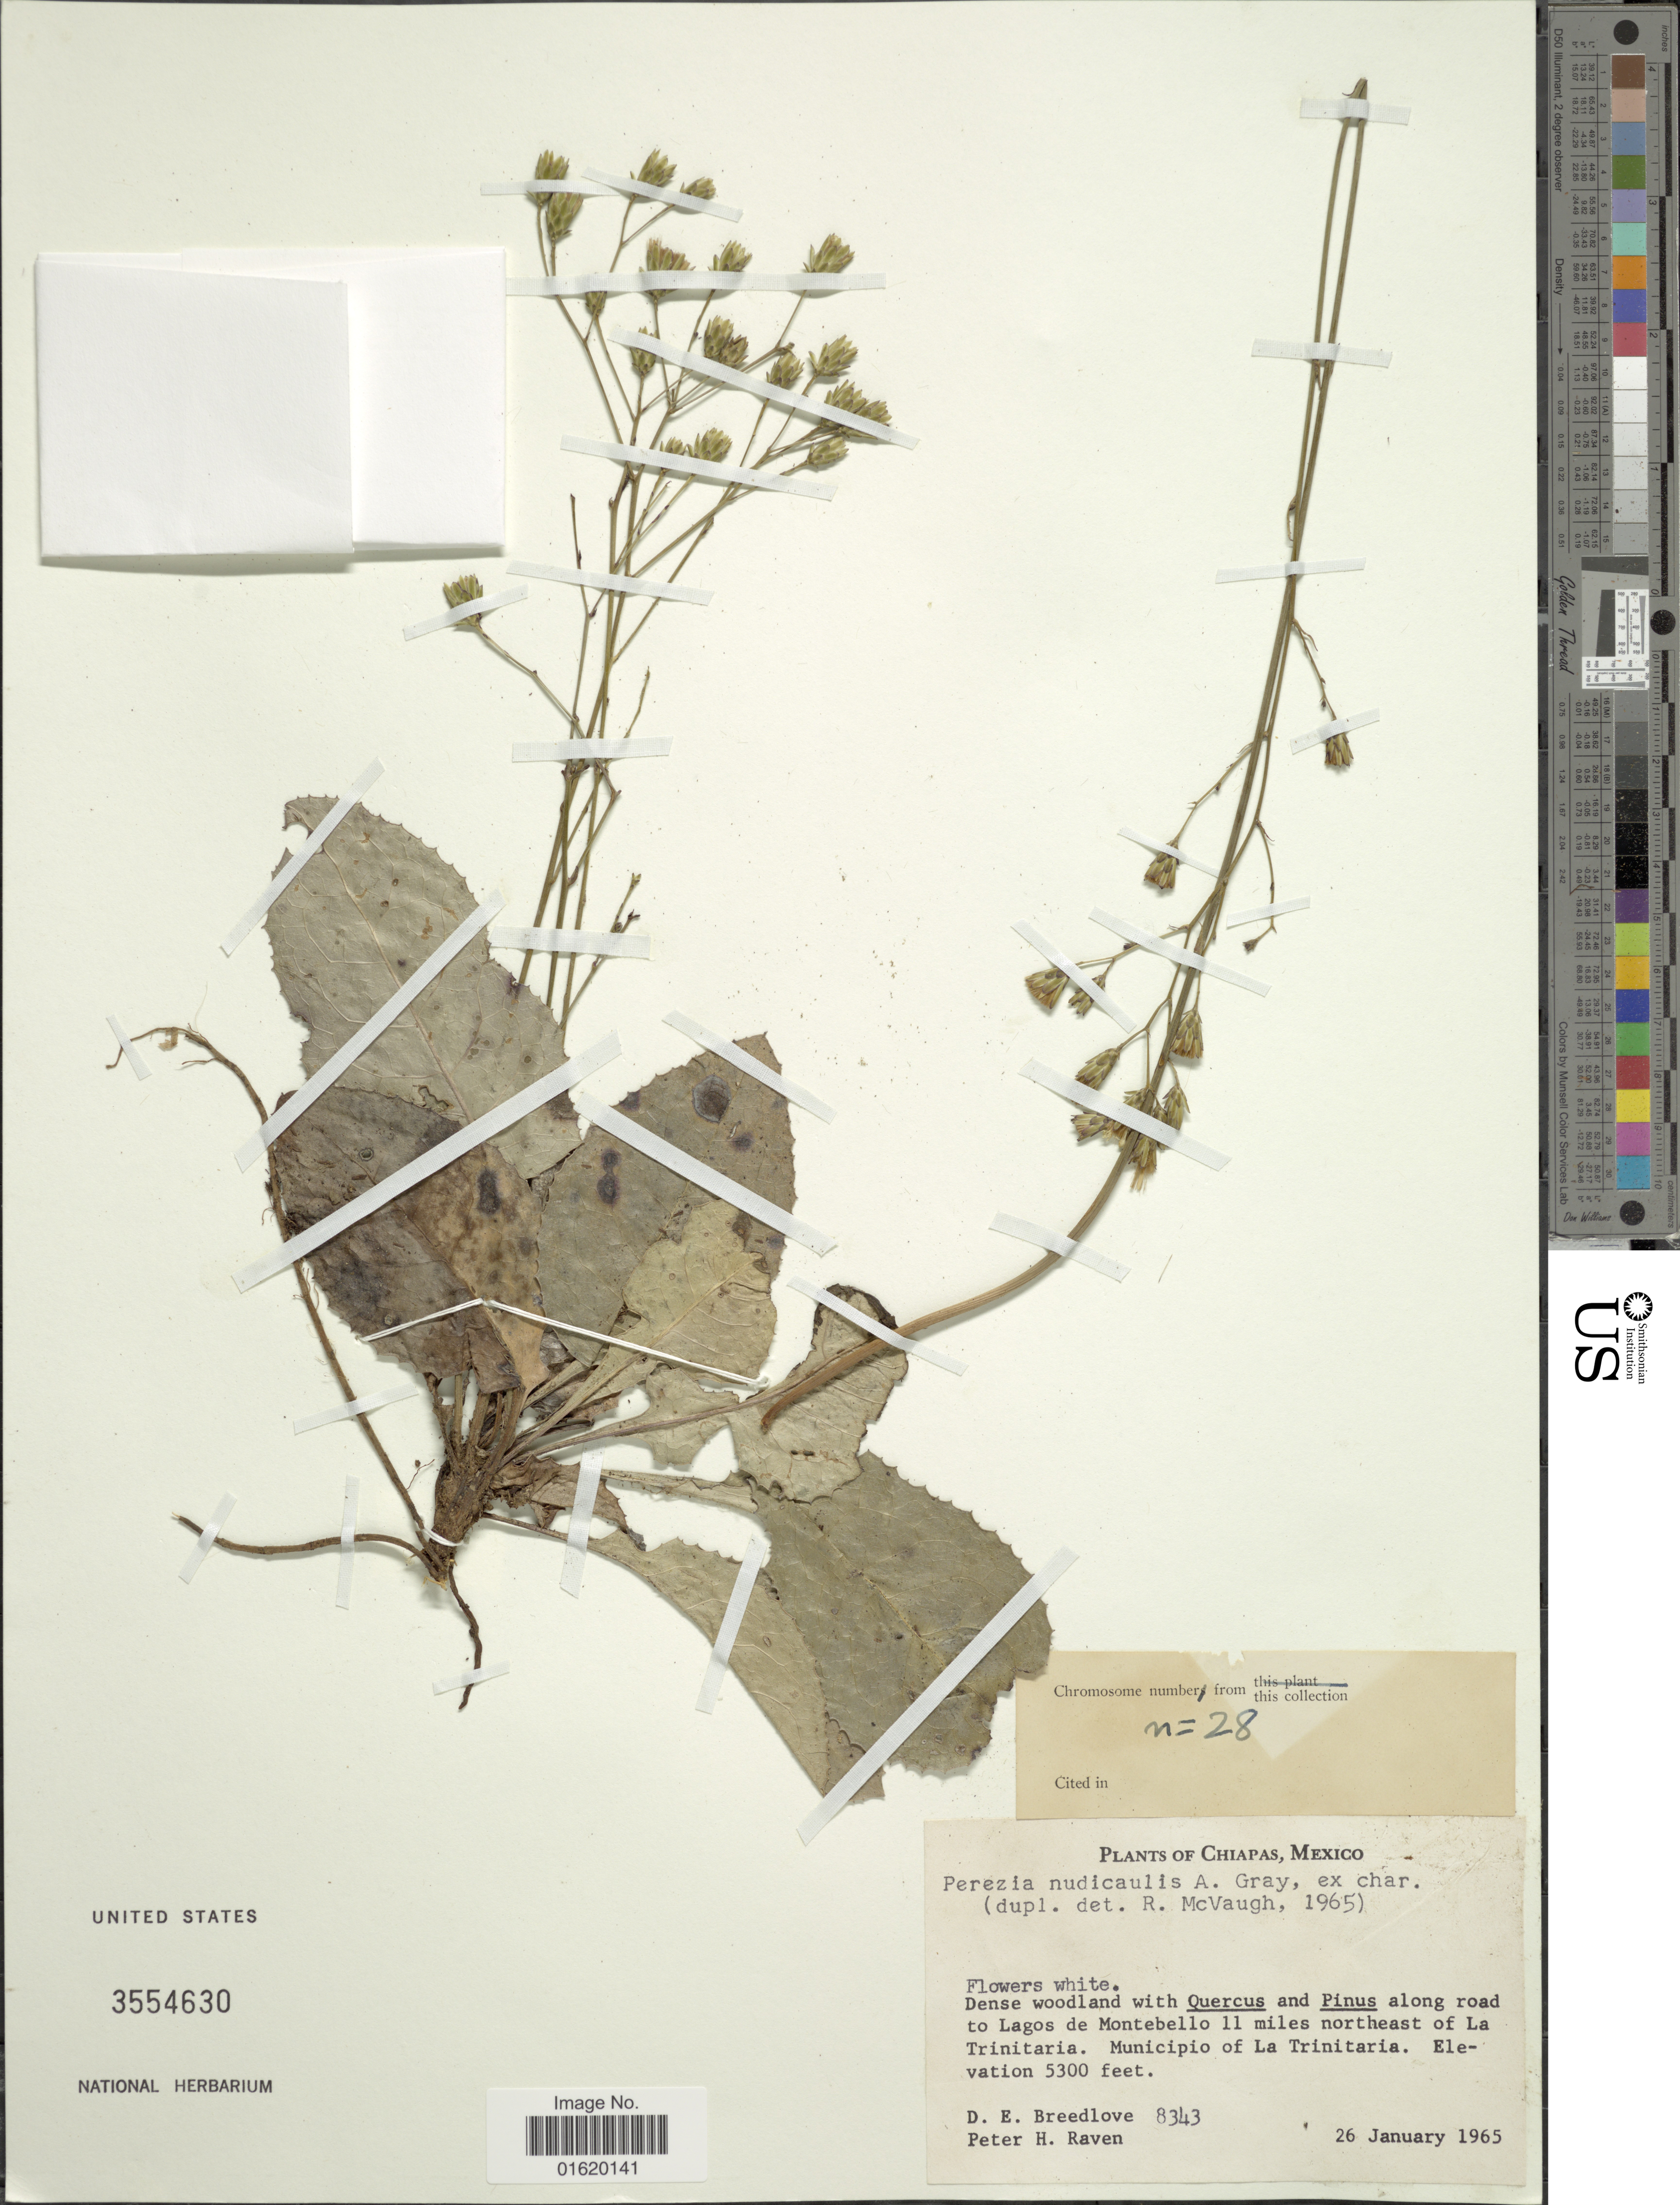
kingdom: Plantae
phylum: Tracheophyta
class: Magnoliopsida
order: Asterales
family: Asteraceae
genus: Acourtia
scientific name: Acourtia nudicaulis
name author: (A. Gray) B.L. Turner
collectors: D. E. Breedlove & P. Raven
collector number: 8343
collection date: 1965-01-26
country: Mexico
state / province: Chiapas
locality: Along road to Lagis Montebllo 11 miles northeast of La Trinitaria, Municipio of La Trinitaria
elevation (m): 1615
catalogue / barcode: US 3554630